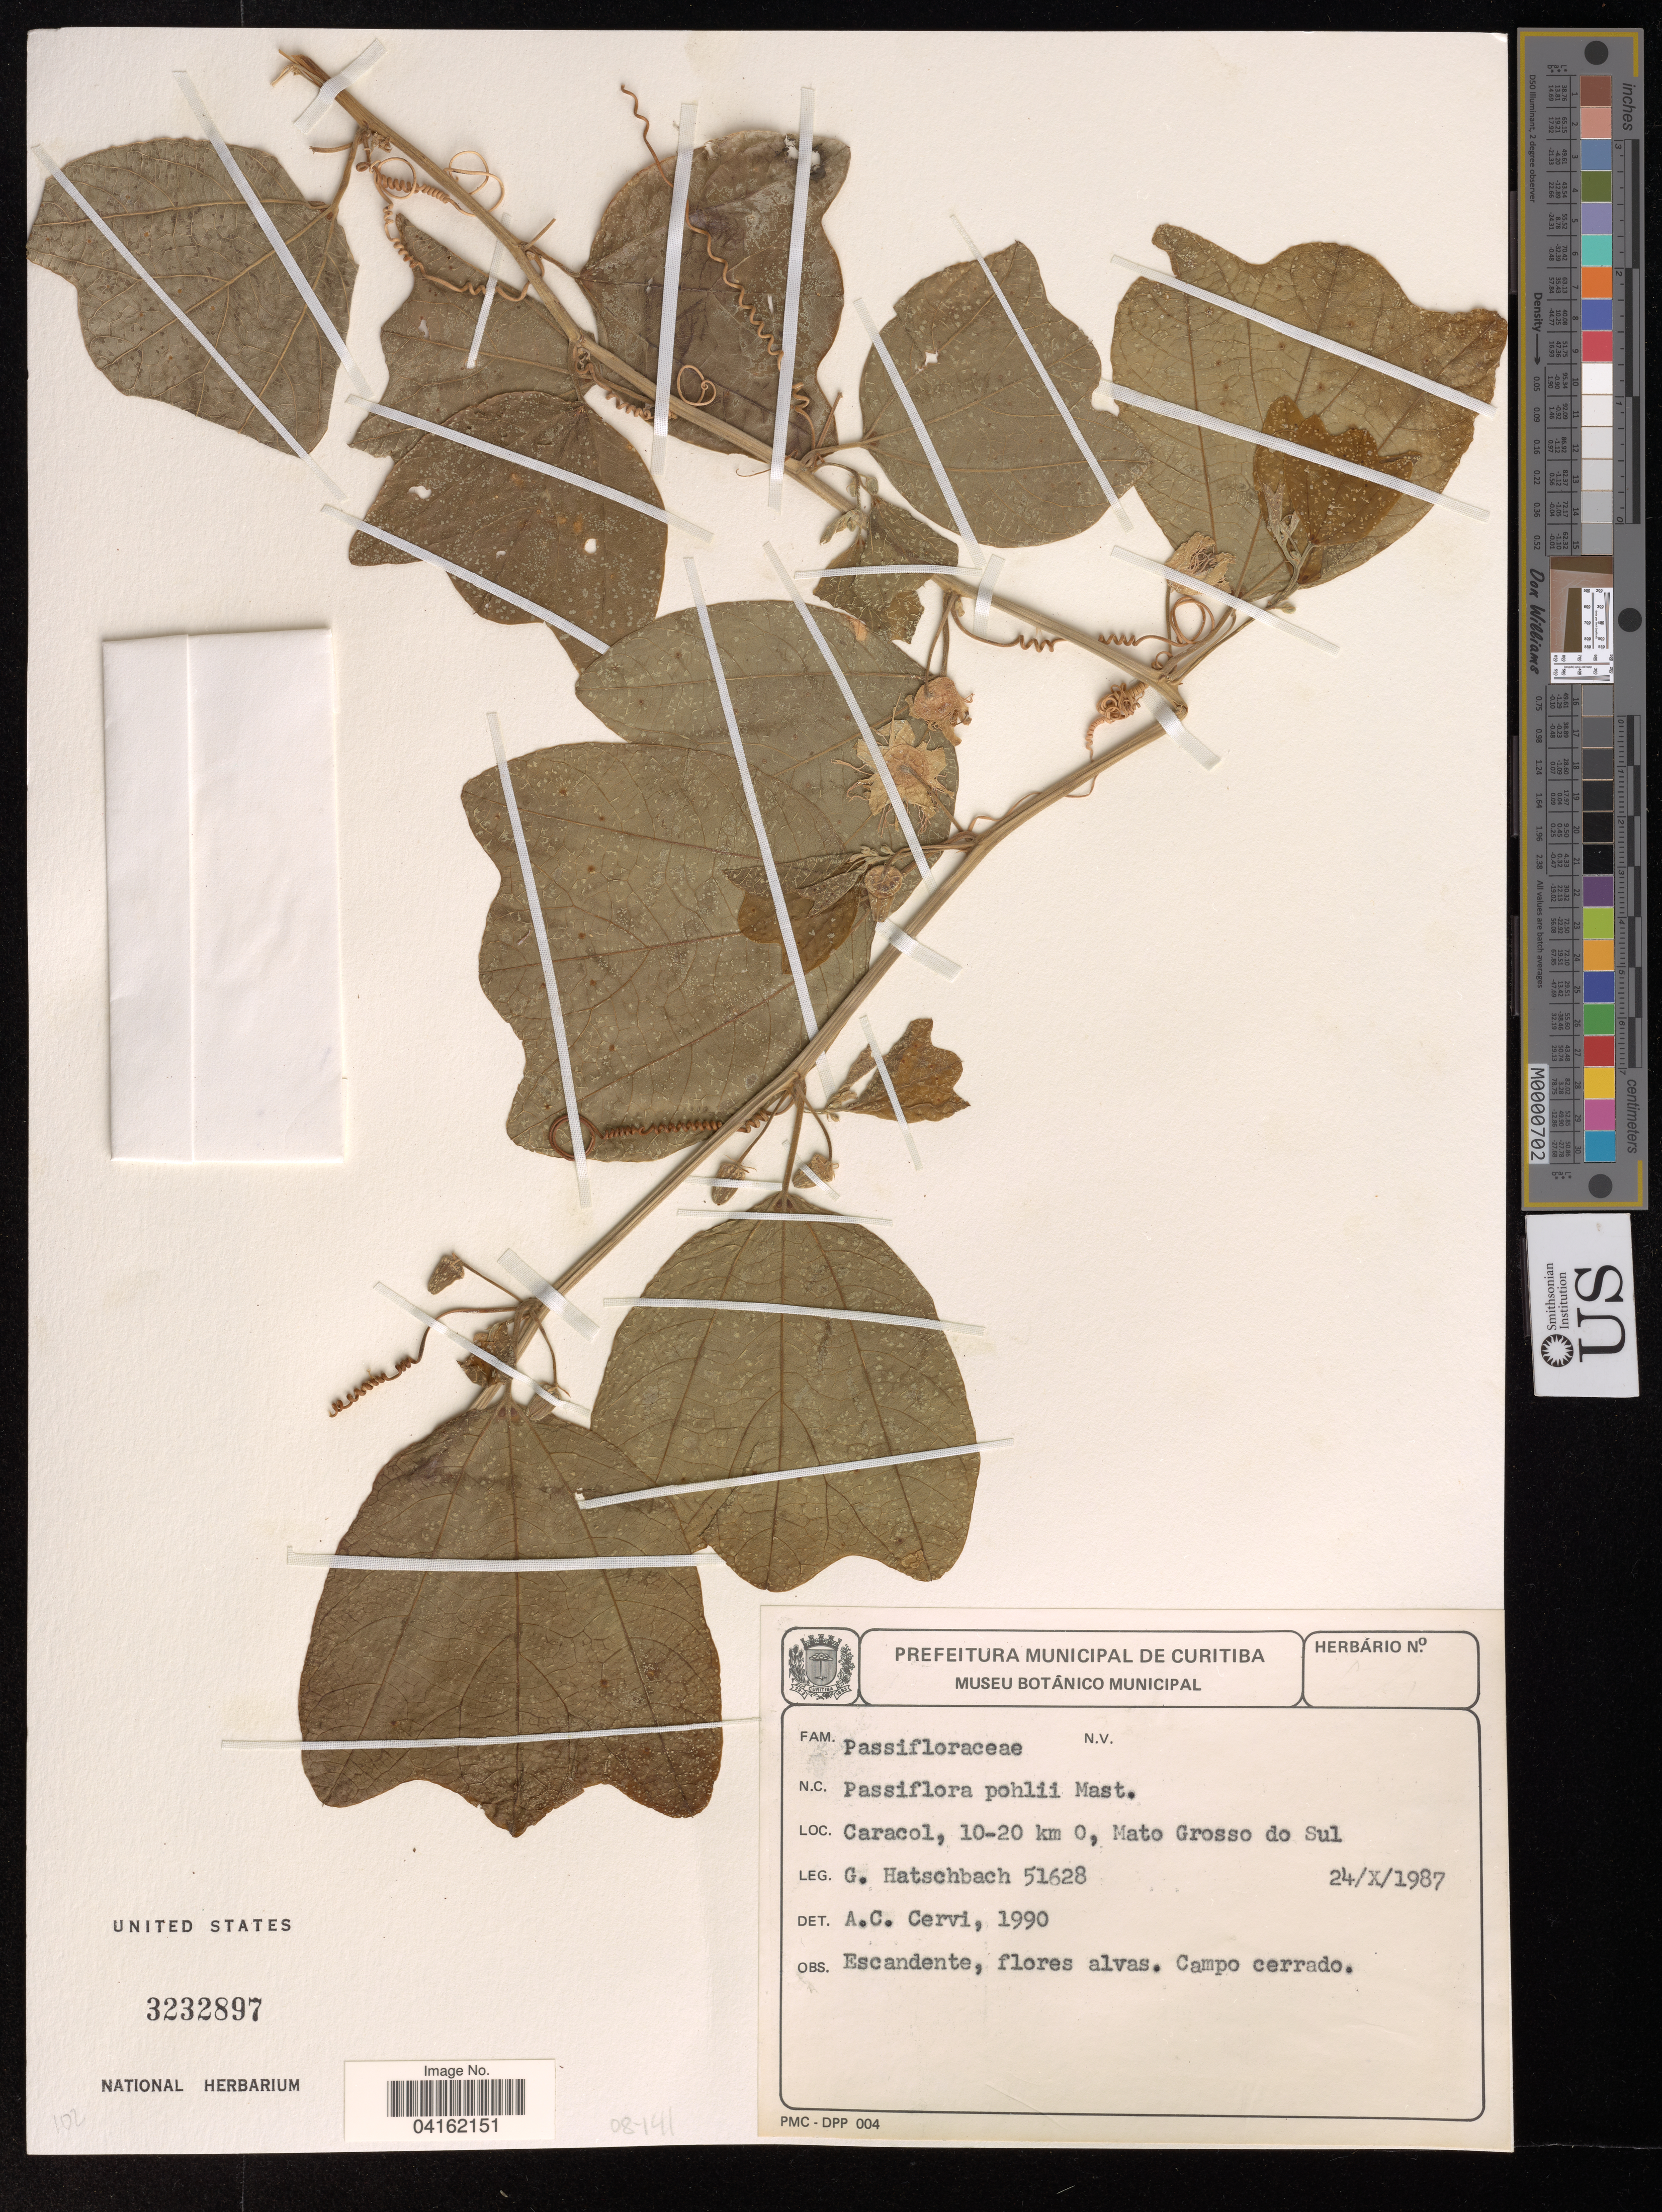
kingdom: Plantae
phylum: Tracheophyta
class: Magnoliopsida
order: Malpighiales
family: Passifloraceae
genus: Passiflora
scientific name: Passiflora pohlii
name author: Mast.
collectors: G. Hatschbach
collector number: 51628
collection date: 1987-10-24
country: Brazil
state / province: Mato Grosso do Sul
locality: Caracol, 10-20 km O.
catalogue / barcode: US 3232897